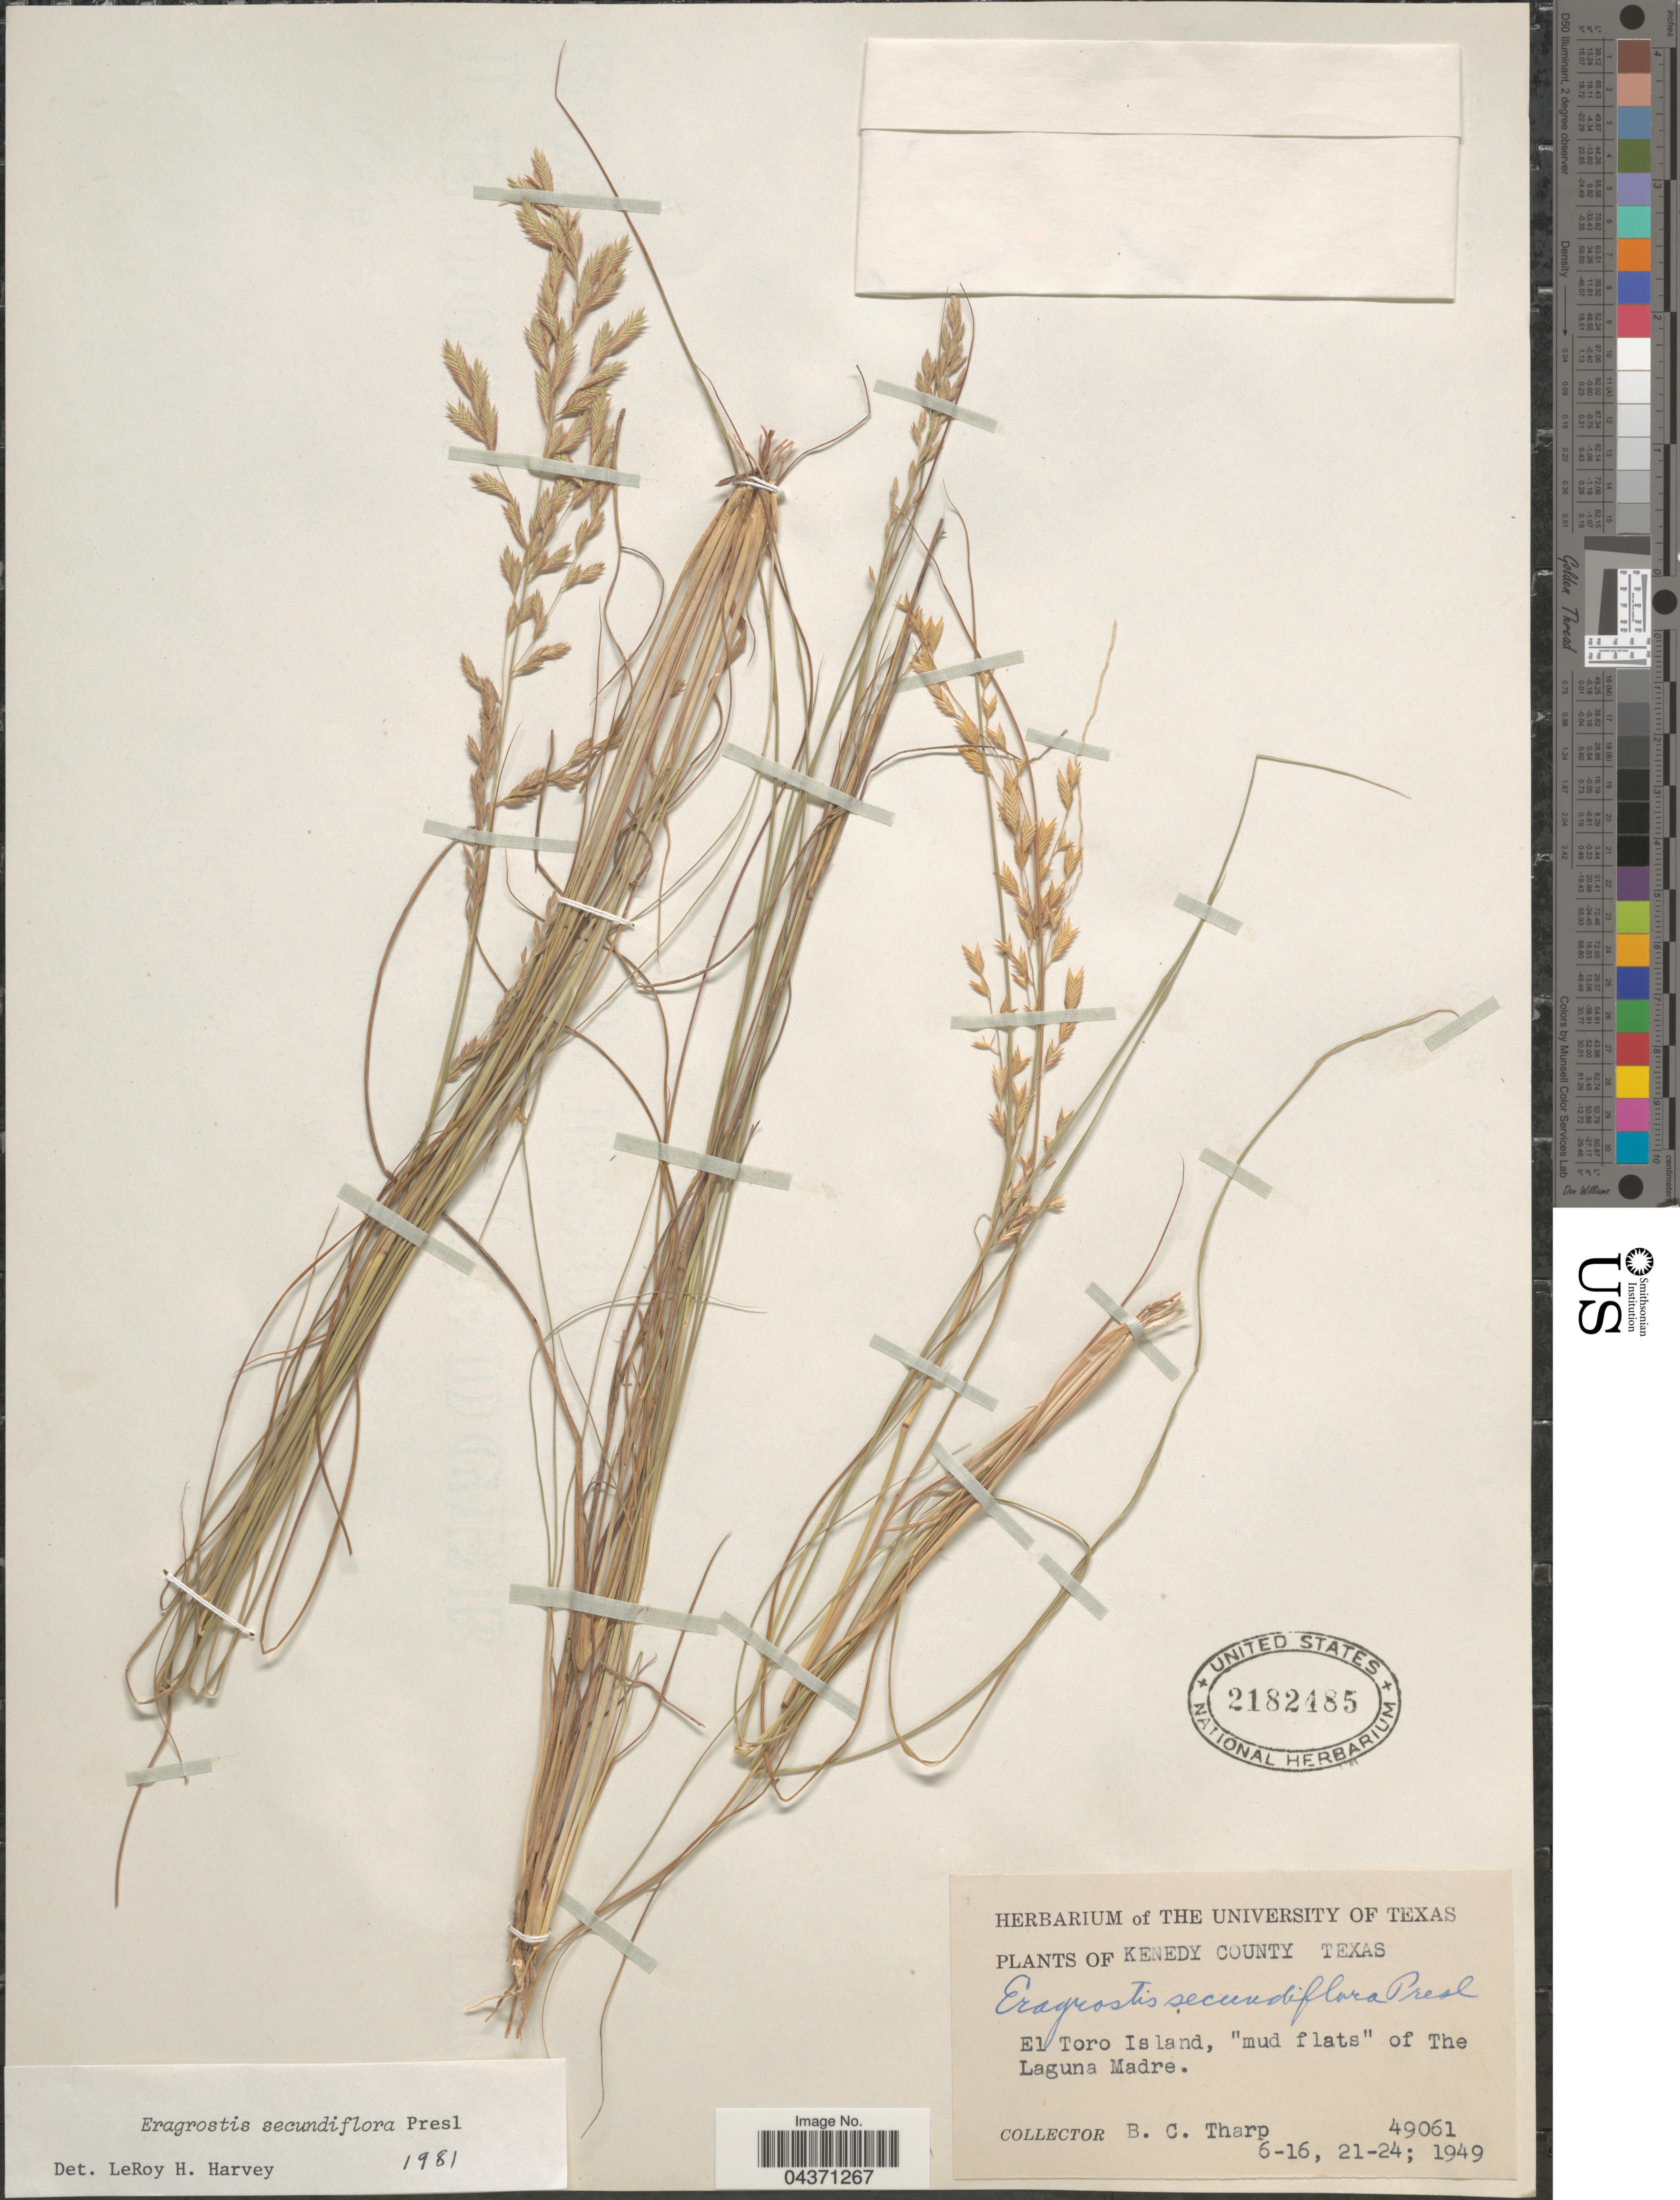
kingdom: Plantae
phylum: Tracheophyta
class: Liliopsida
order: Poales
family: Poaceae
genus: Eragrostis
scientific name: Eragrostis secundiflora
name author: J. Presl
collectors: B. C. Tharp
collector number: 49061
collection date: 1949-06-16/1949-06-24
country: United States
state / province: Texas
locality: Kenedy County. El Toro Island, "mud flats" of The Laguna Madre.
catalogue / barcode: US 2182485